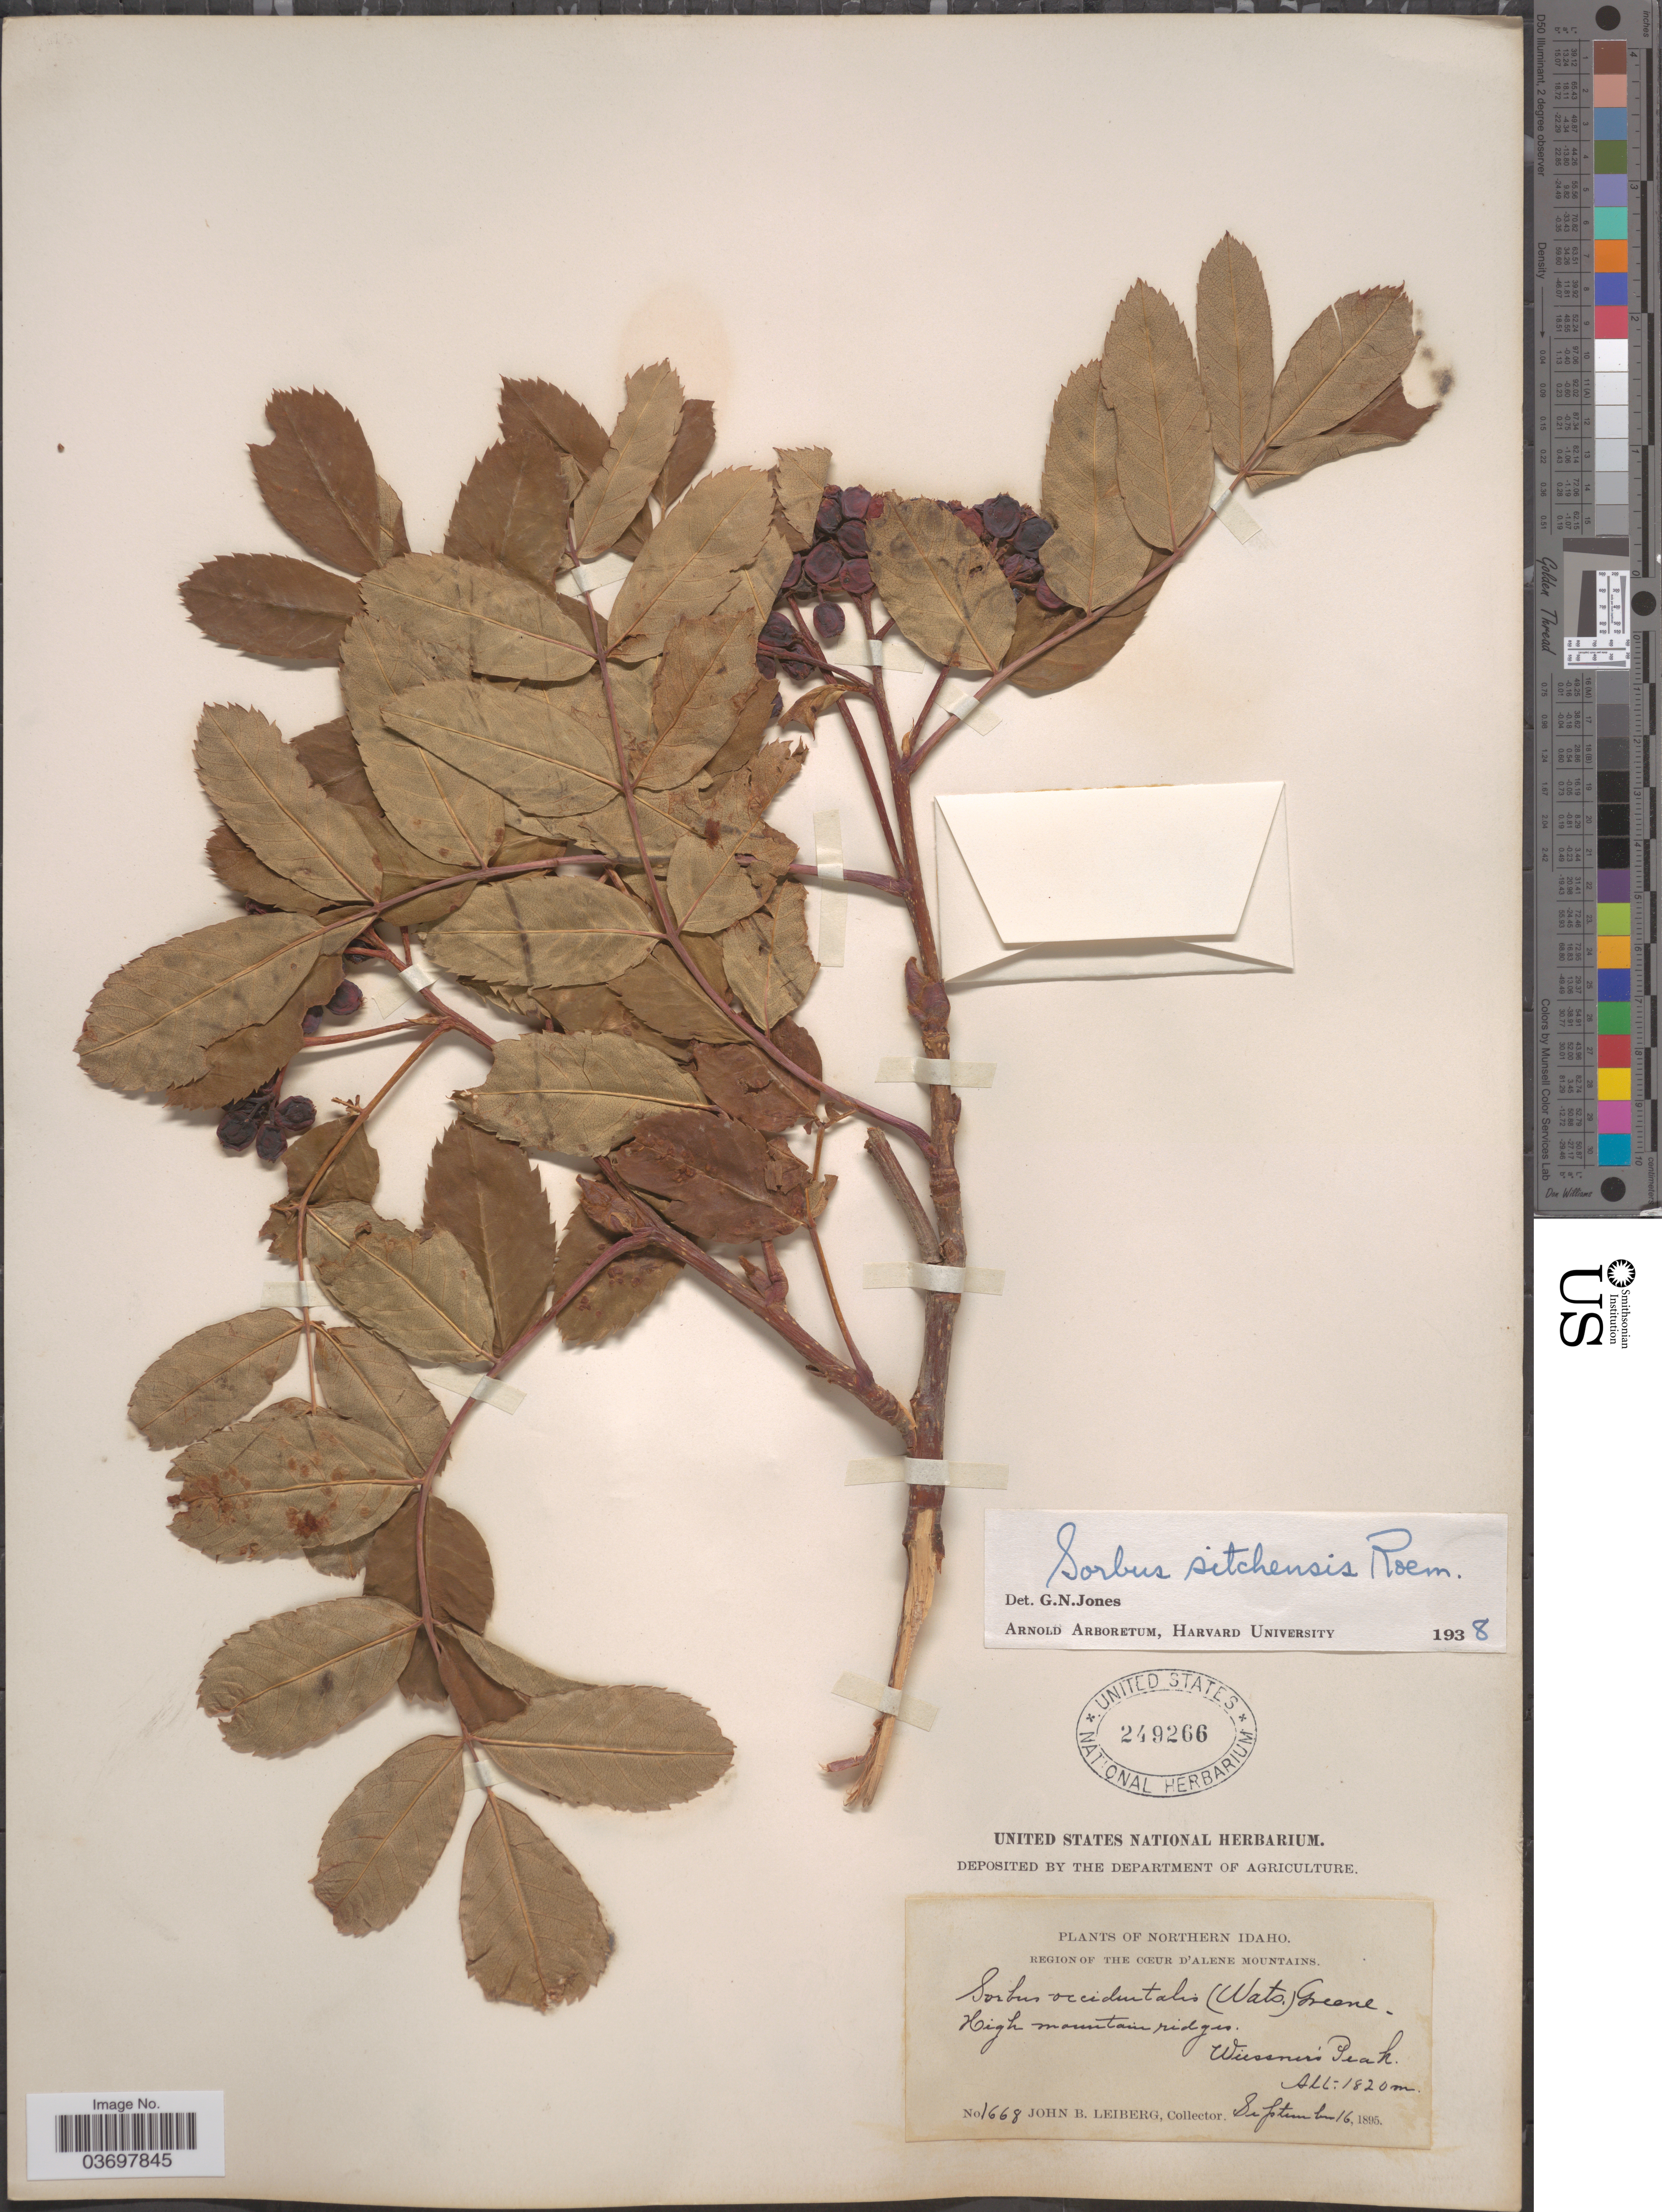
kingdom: Plantae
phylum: Tracheophyta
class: Magnoliopsida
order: Rosales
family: Rosaceae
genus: Sorbus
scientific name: Sorbus sitchensis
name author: M. Roem.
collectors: J. B. Leiberg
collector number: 1668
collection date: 1895-09-16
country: United States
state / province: Idaho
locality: Northern Idaho. Region of Cœur D'Alene Mountains. Wiessner's Peak.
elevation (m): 1820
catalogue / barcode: US 249266